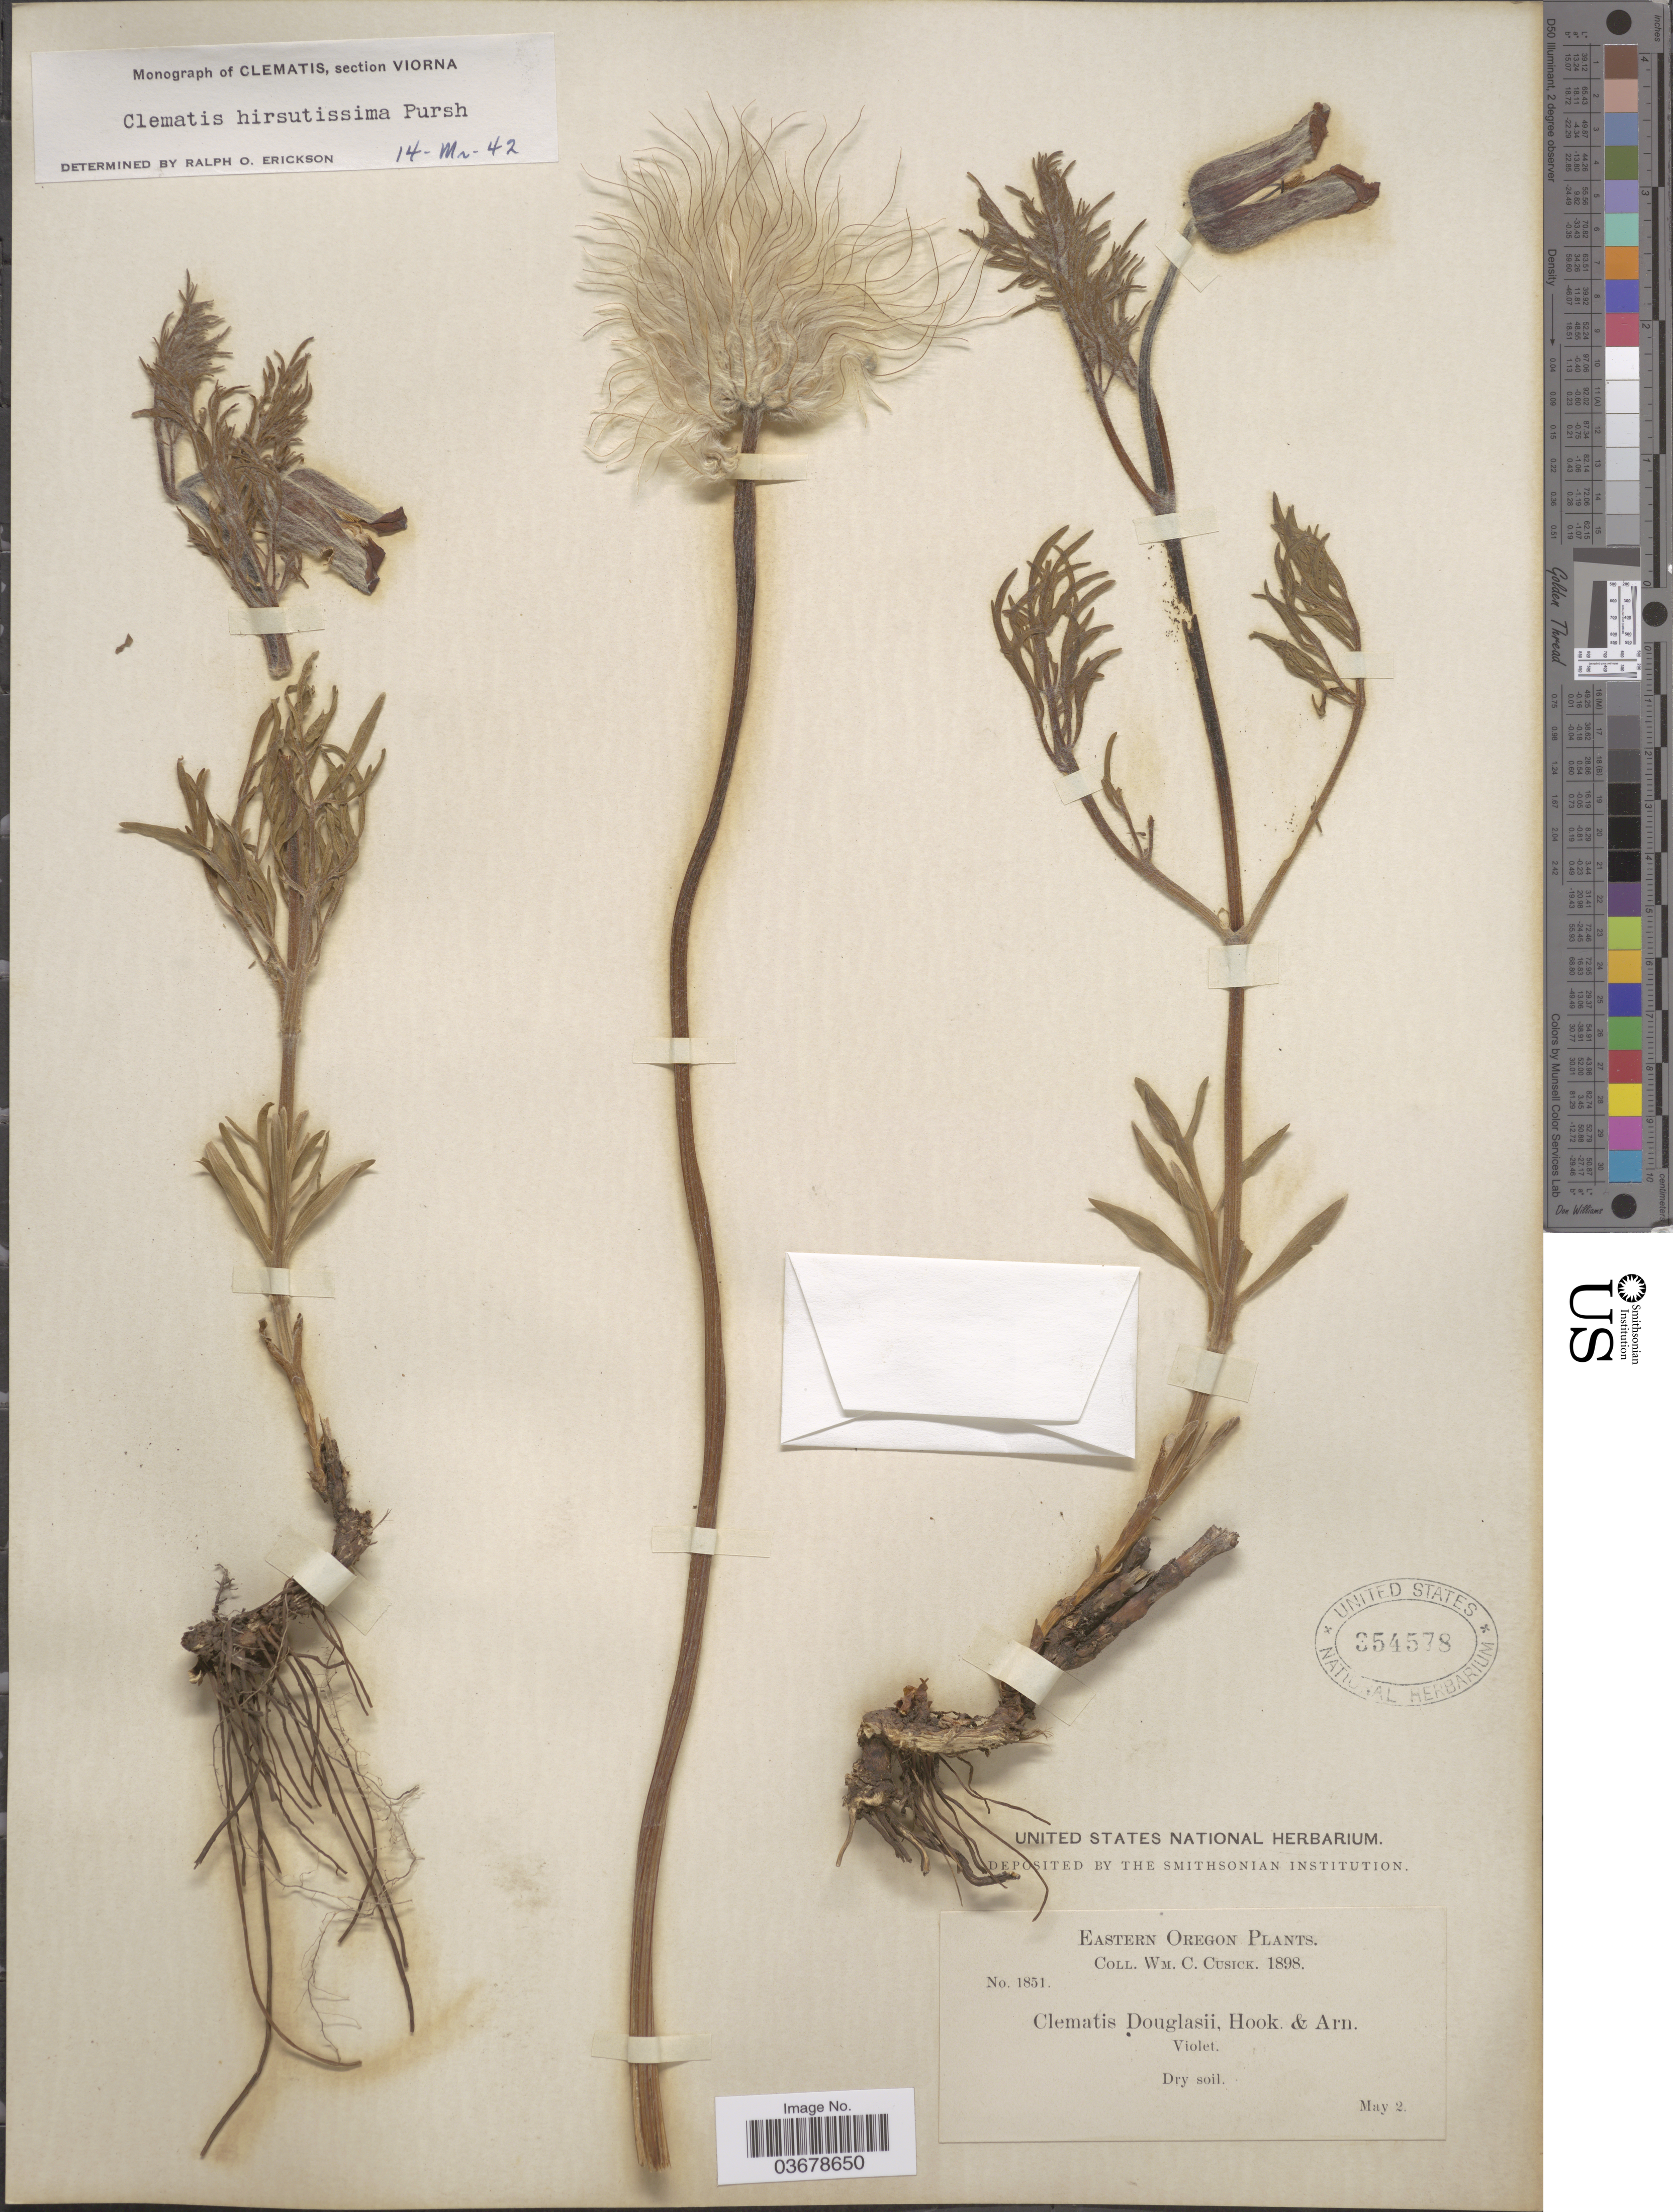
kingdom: Plantae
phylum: Tracheophyta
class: Magnoliopsida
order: Ranunculales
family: Ranunculaceae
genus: Clematis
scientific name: Clematis viorna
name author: L.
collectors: W. C. Cusick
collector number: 1851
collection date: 1898-05-02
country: United States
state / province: Oregon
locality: Eastern Oregon.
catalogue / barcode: US 354578